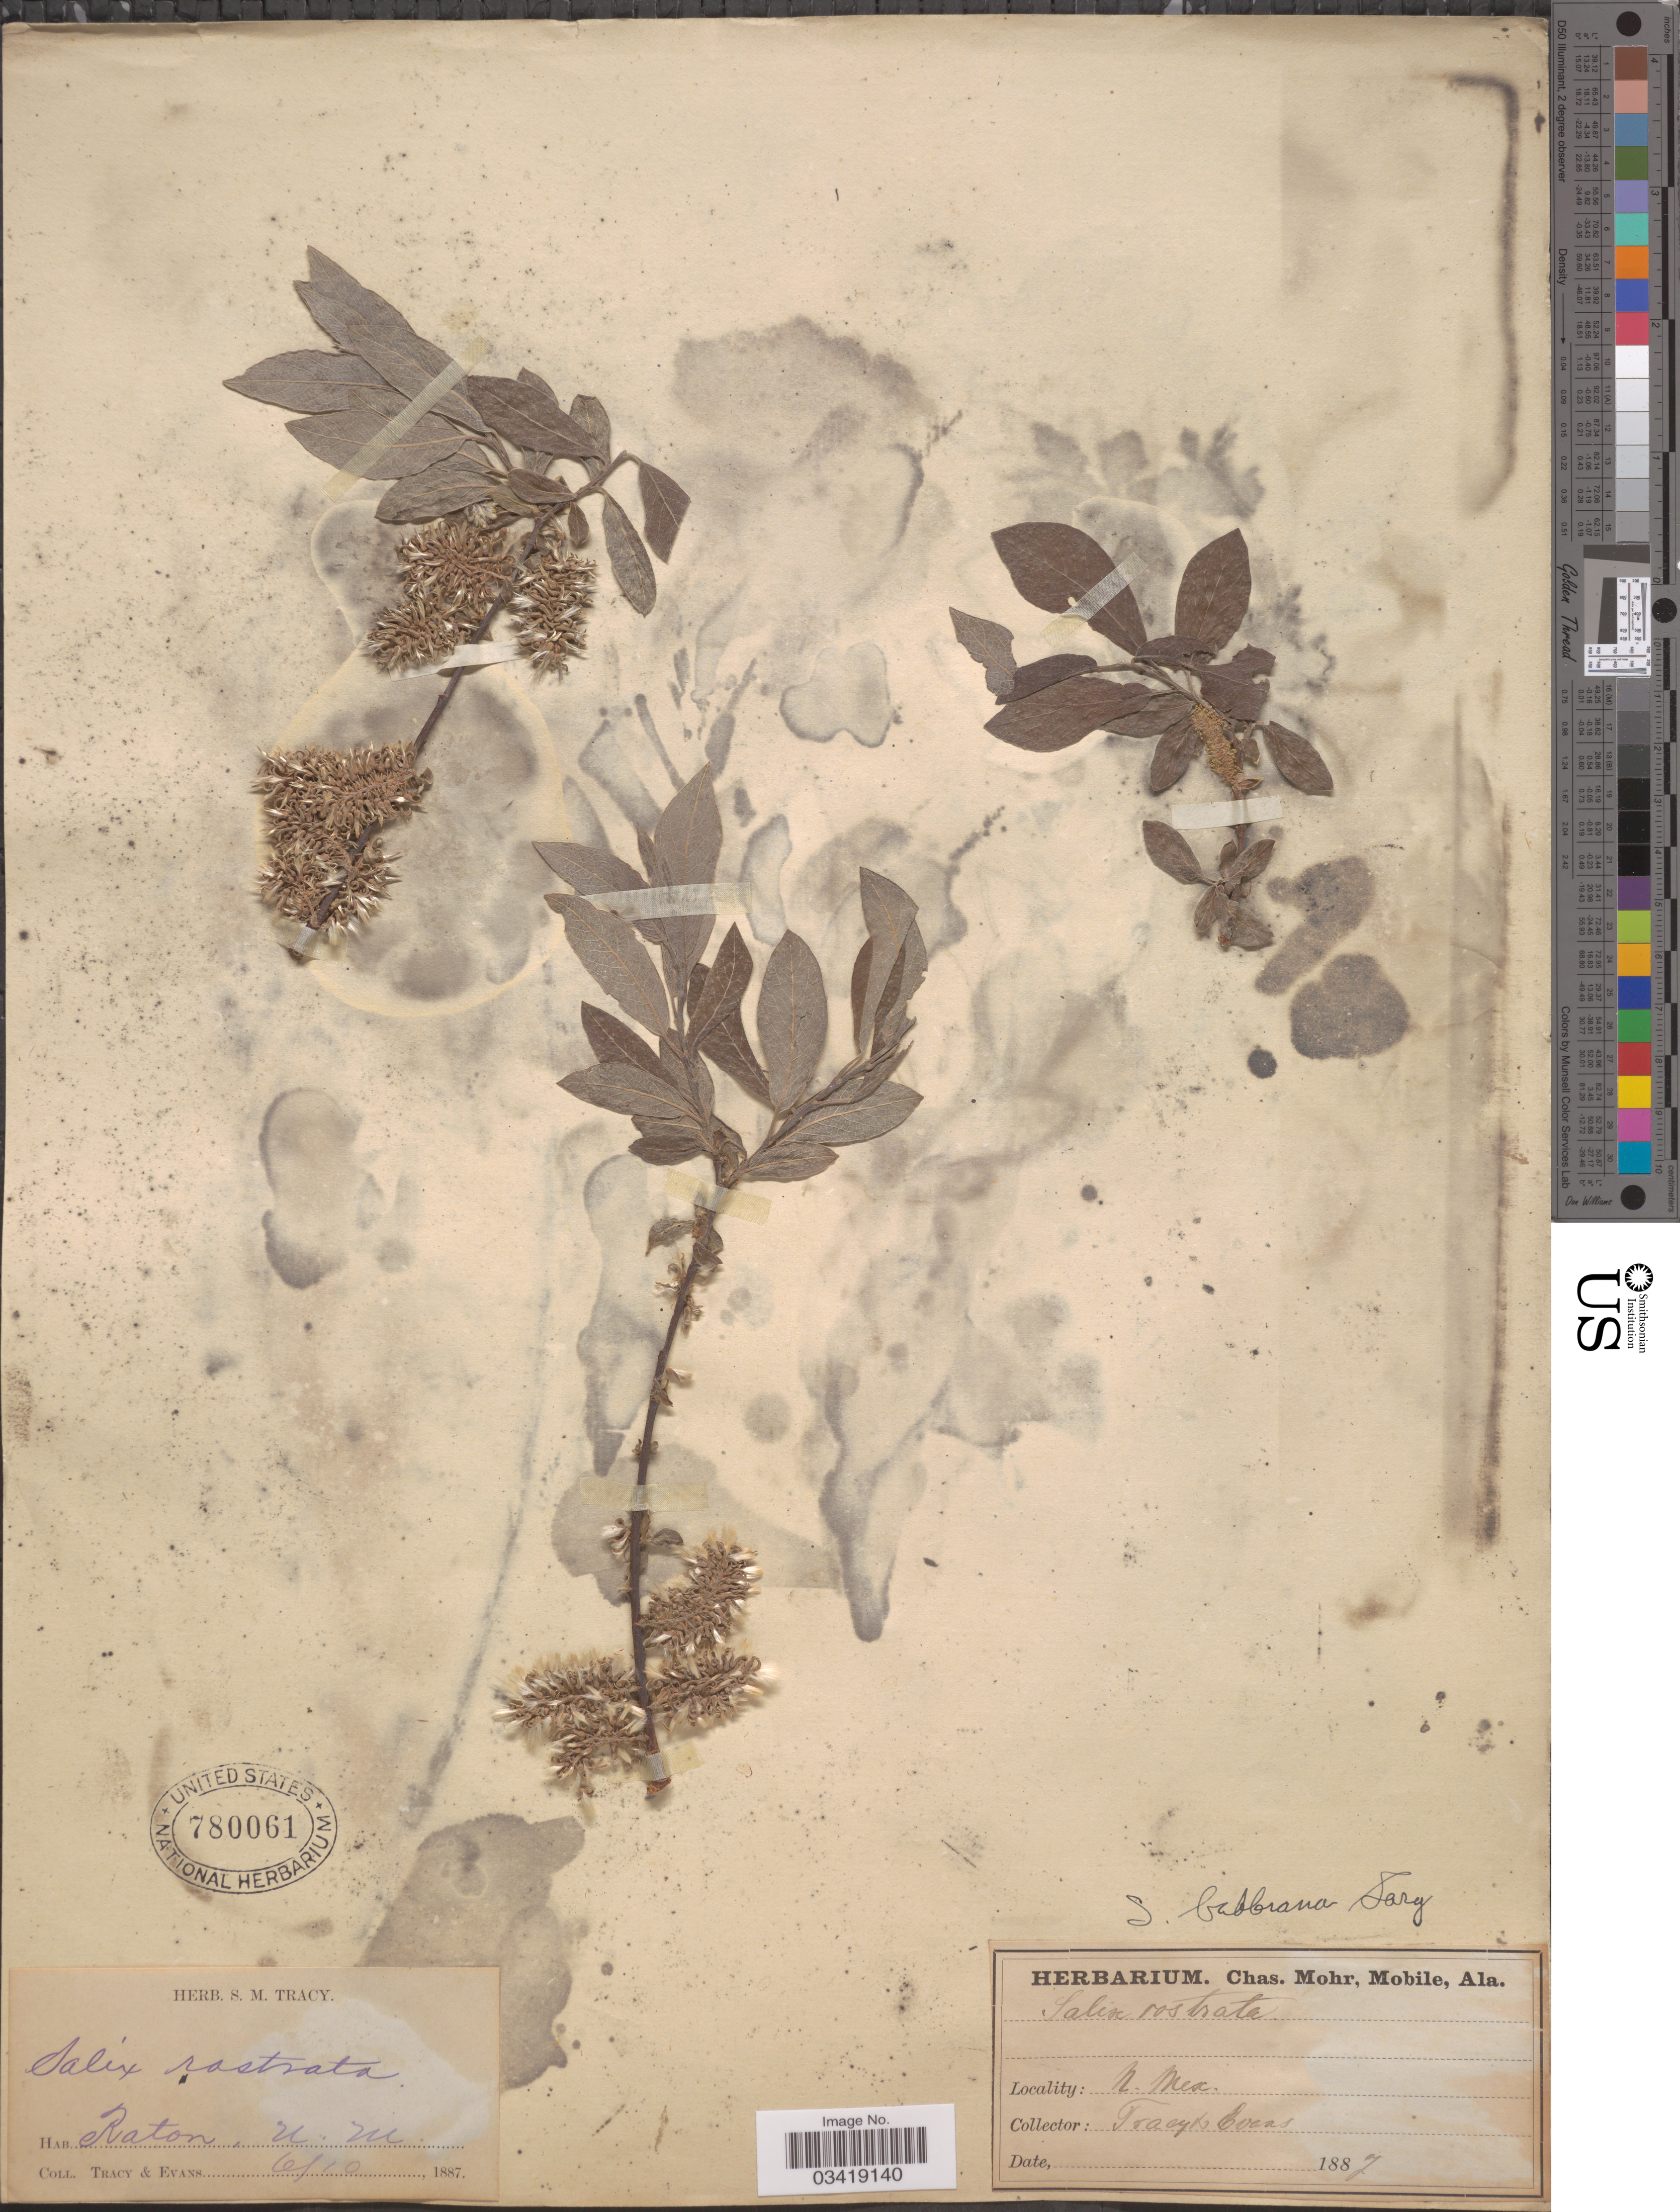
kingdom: Plantae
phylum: Tracheophyta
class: Magnoliopsida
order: Malpighiales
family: Salicaceae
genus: Salix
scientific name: Salix bebbiana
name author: Sarg.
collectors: S. M. Tracy & -- Evans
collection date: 1887-06-10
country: United States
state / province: New Mexico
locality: Raton.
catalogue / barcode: US 780061